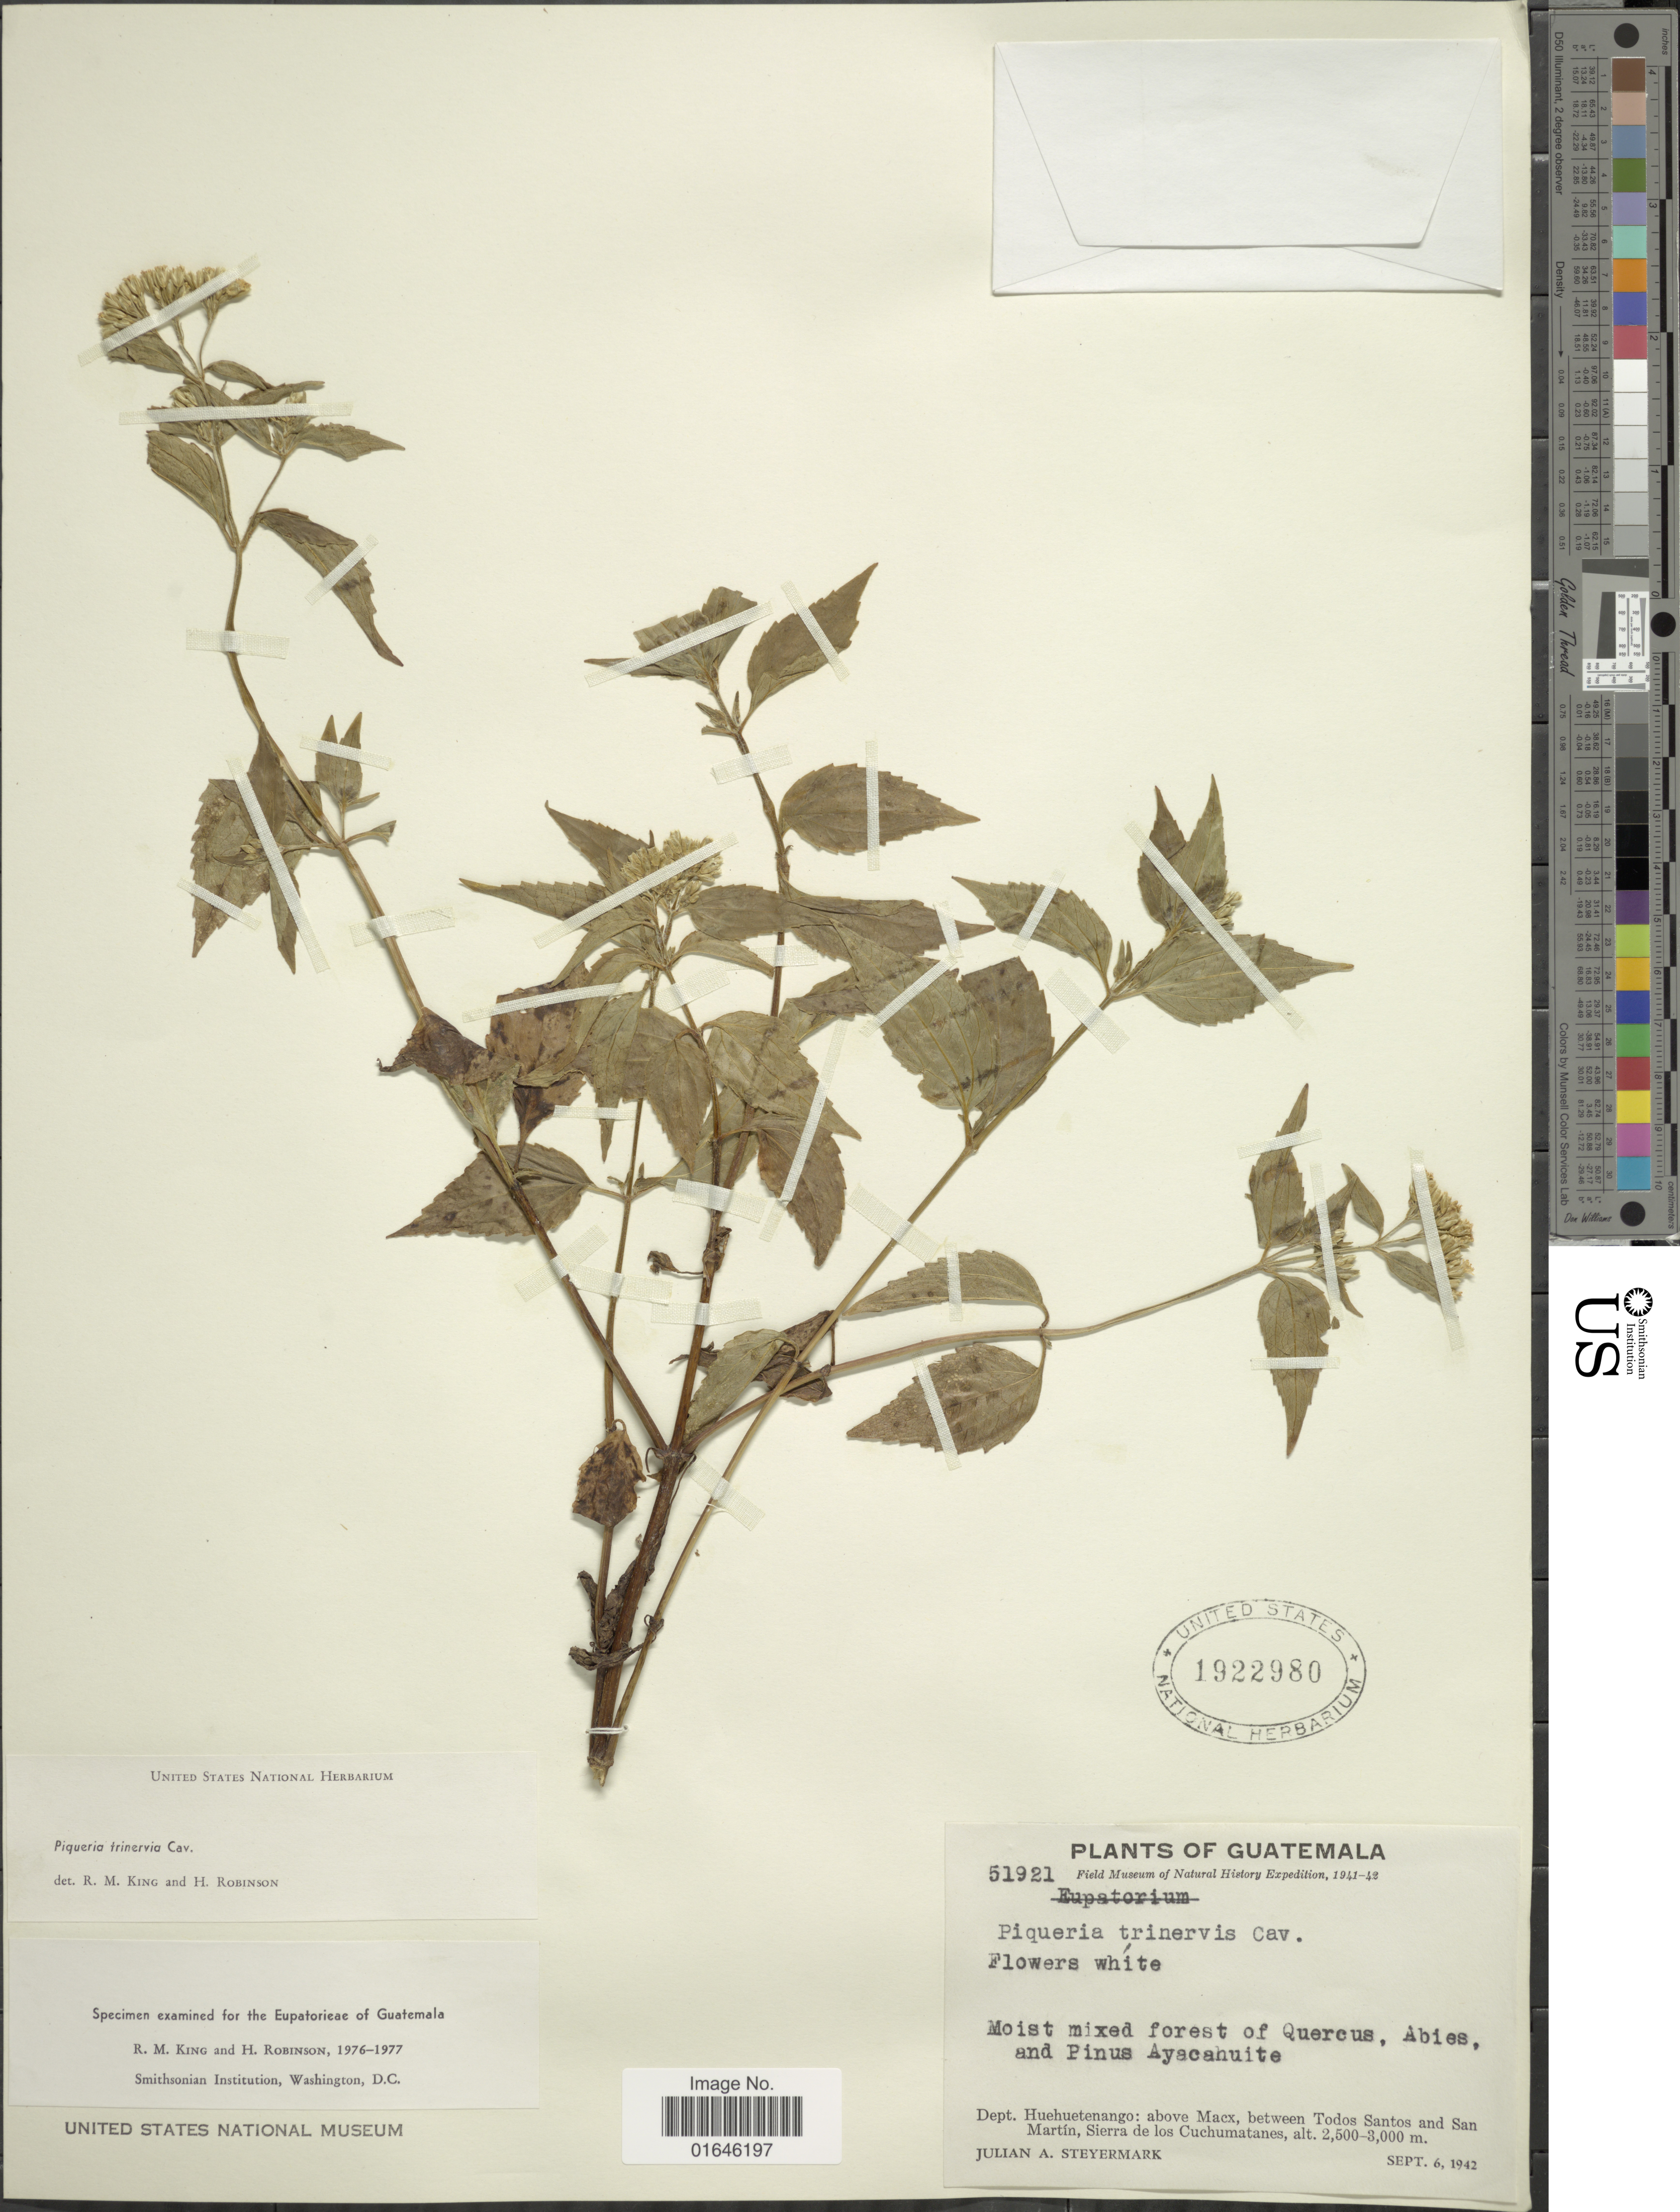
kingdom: Plantae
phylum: Tracheophyta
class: Magnoliopsida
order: Asterales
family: Asteraceae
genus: Piqueria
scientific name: Piqueria trinervia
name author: Cav.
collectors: J. Steyermark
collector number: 51921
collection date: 1942-09-06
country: Guatemala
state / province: Huehuetenango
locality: Dept. Huehuetenango: above Macx, between Todos Santos and San Martin, Sierra de los Cuchumatanes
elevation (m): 2500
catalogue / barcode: US 1922980